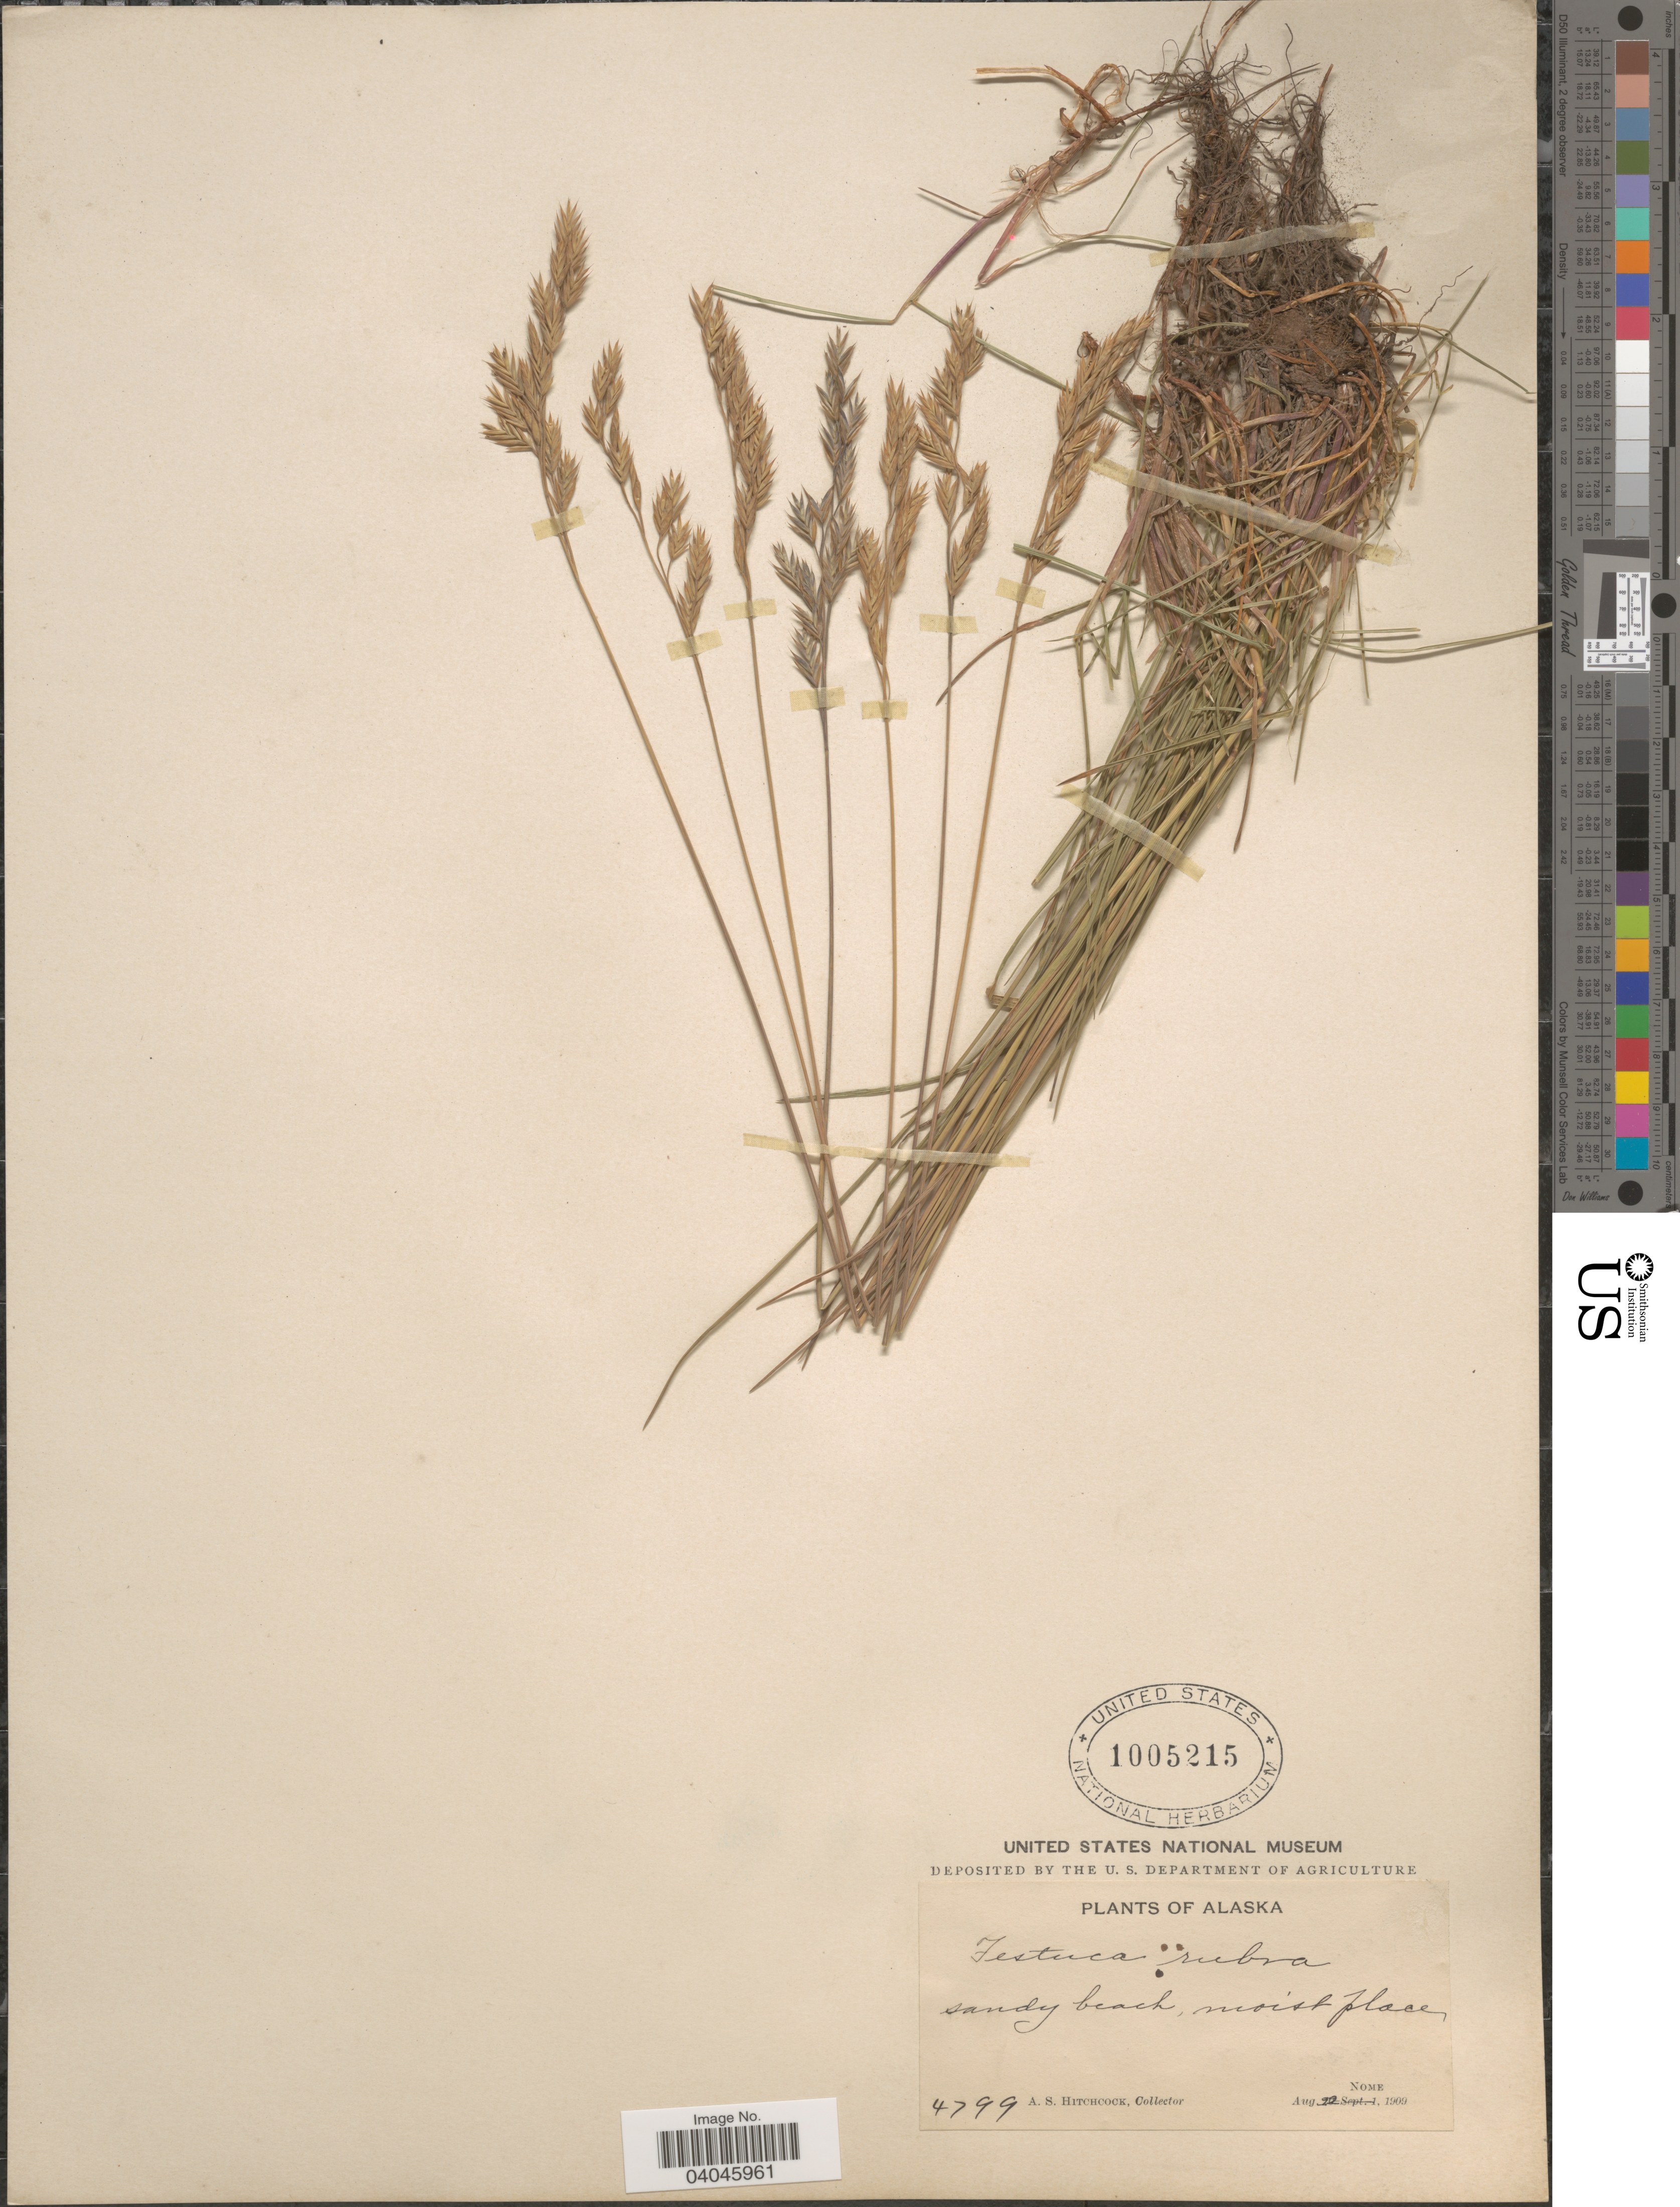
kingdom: Plantae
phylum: Tracheophyta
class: Liliopsida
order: Poales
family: Poaceae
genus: Festuca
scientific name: Festuca rubra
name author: L.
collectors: A. S. Hitchcock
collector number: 4799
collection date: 1909-08-22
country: United States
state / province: Alaska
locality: Nome.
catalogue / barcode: US 1005215